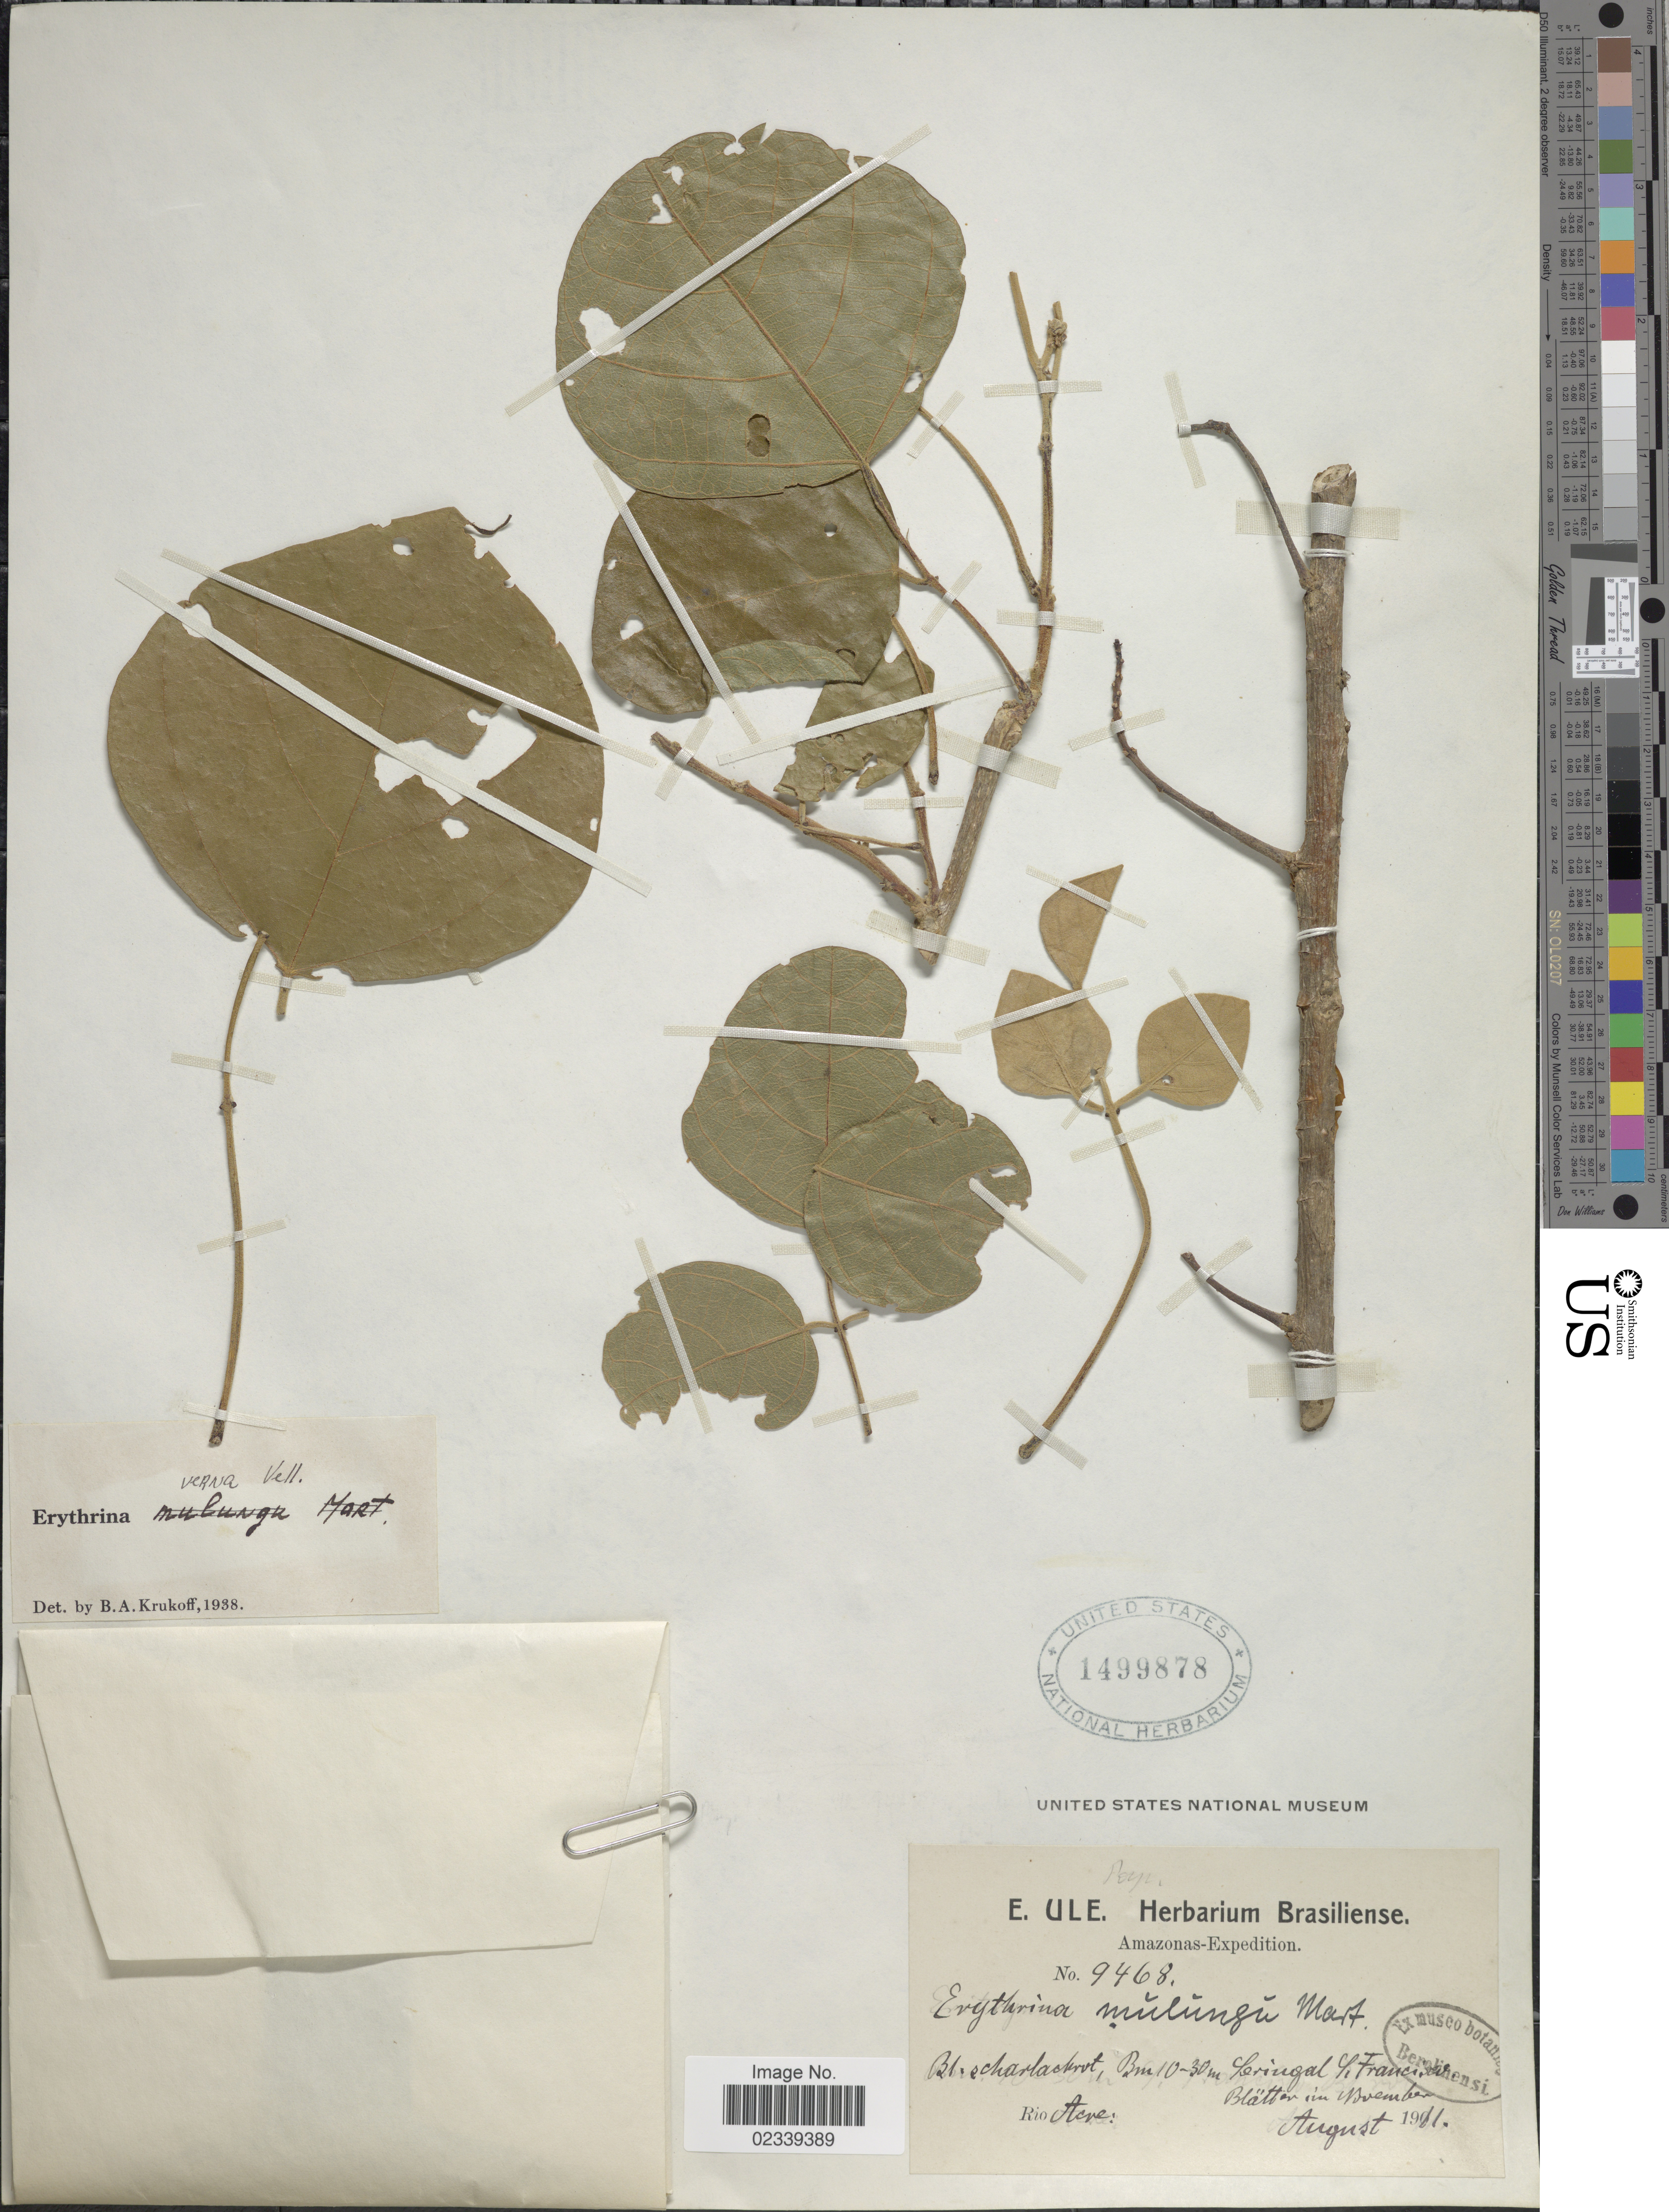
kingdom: Plantae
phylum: Tracheophyta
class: Magnoliopsida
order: Fabales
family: Fabaceae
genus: Erythrina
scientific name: Erythrina verna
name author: Vell.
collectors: E. H. Ule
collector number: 9468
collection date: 1911-08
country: Peru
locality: Seringal S. Francisco, Rio Acre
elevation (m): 10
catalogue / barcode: US 1499878